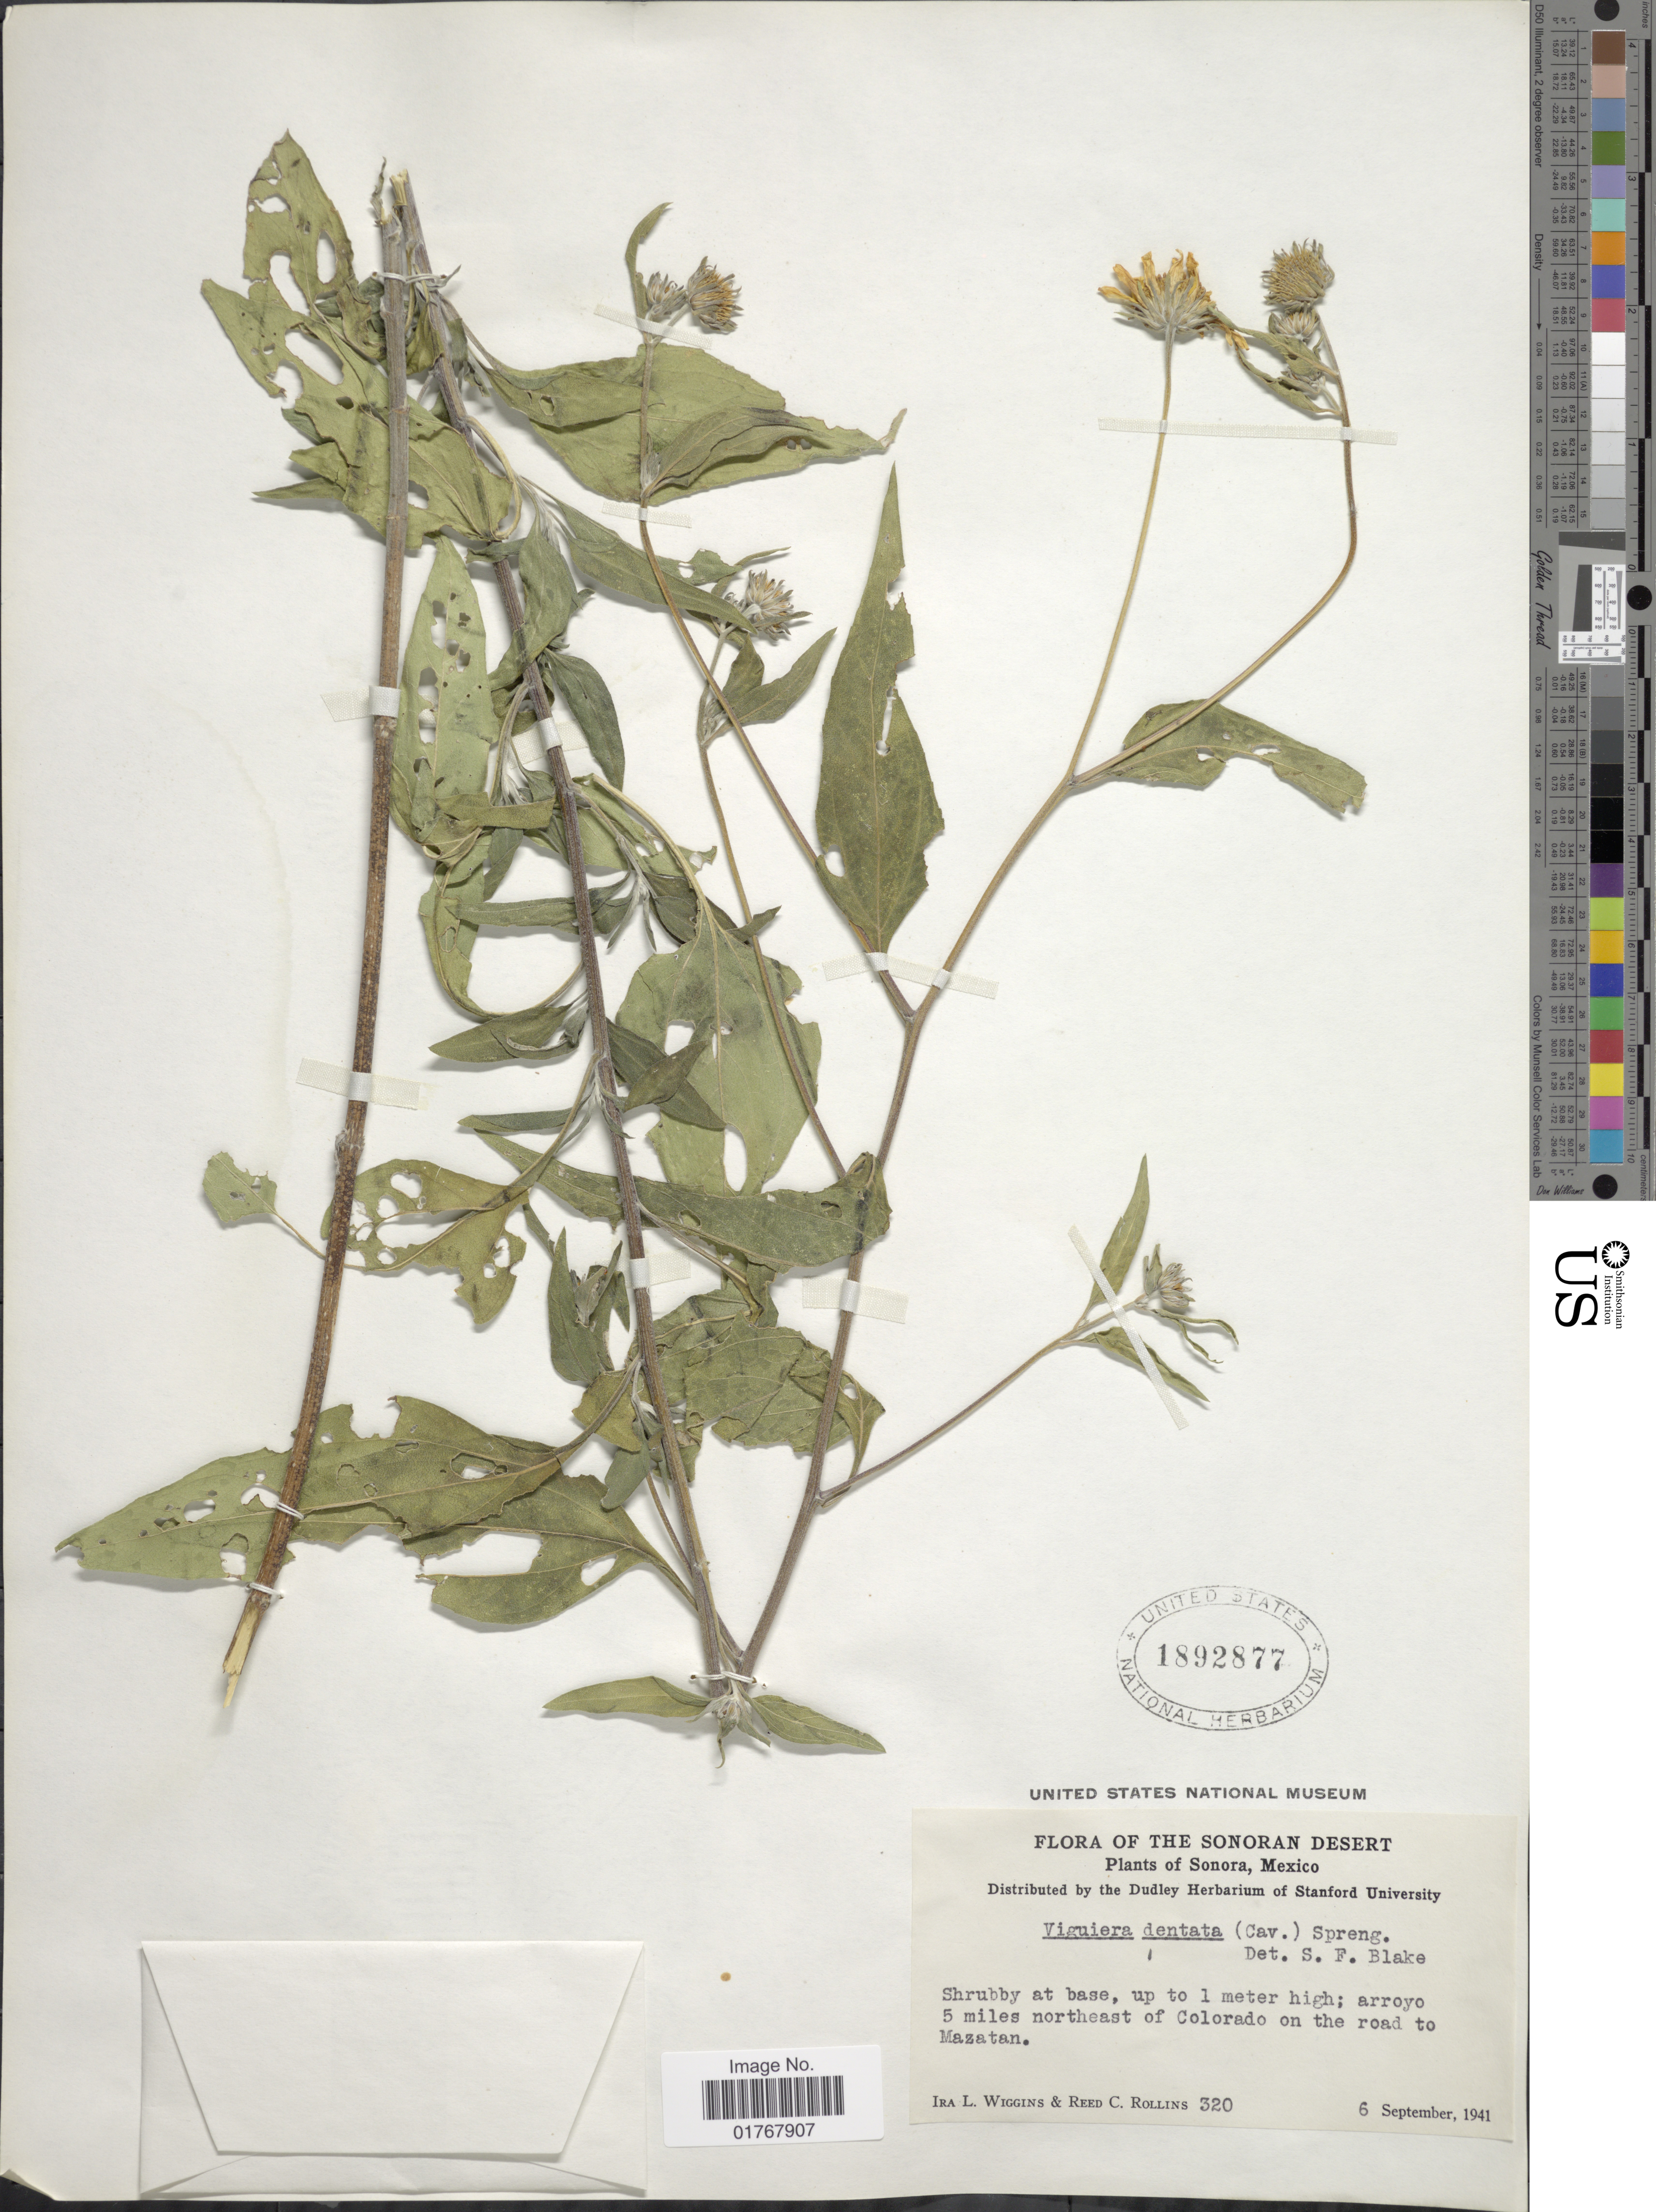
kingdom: Plantae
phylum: Tracheophyta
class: Magnoliopsida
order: Asterales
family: Asteraceae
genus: Viguiera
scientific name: Viguiera dentata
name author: (Cav.) Spreng.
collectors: I. L. Wiggins & R. C. Rollins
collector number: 320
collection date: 1941-09-06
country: Mexico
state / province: Sonora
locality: The Sonoran Desert, aroyo 5 miles northeast of Colorado on the road to Mazatan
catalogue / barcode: US 1892877